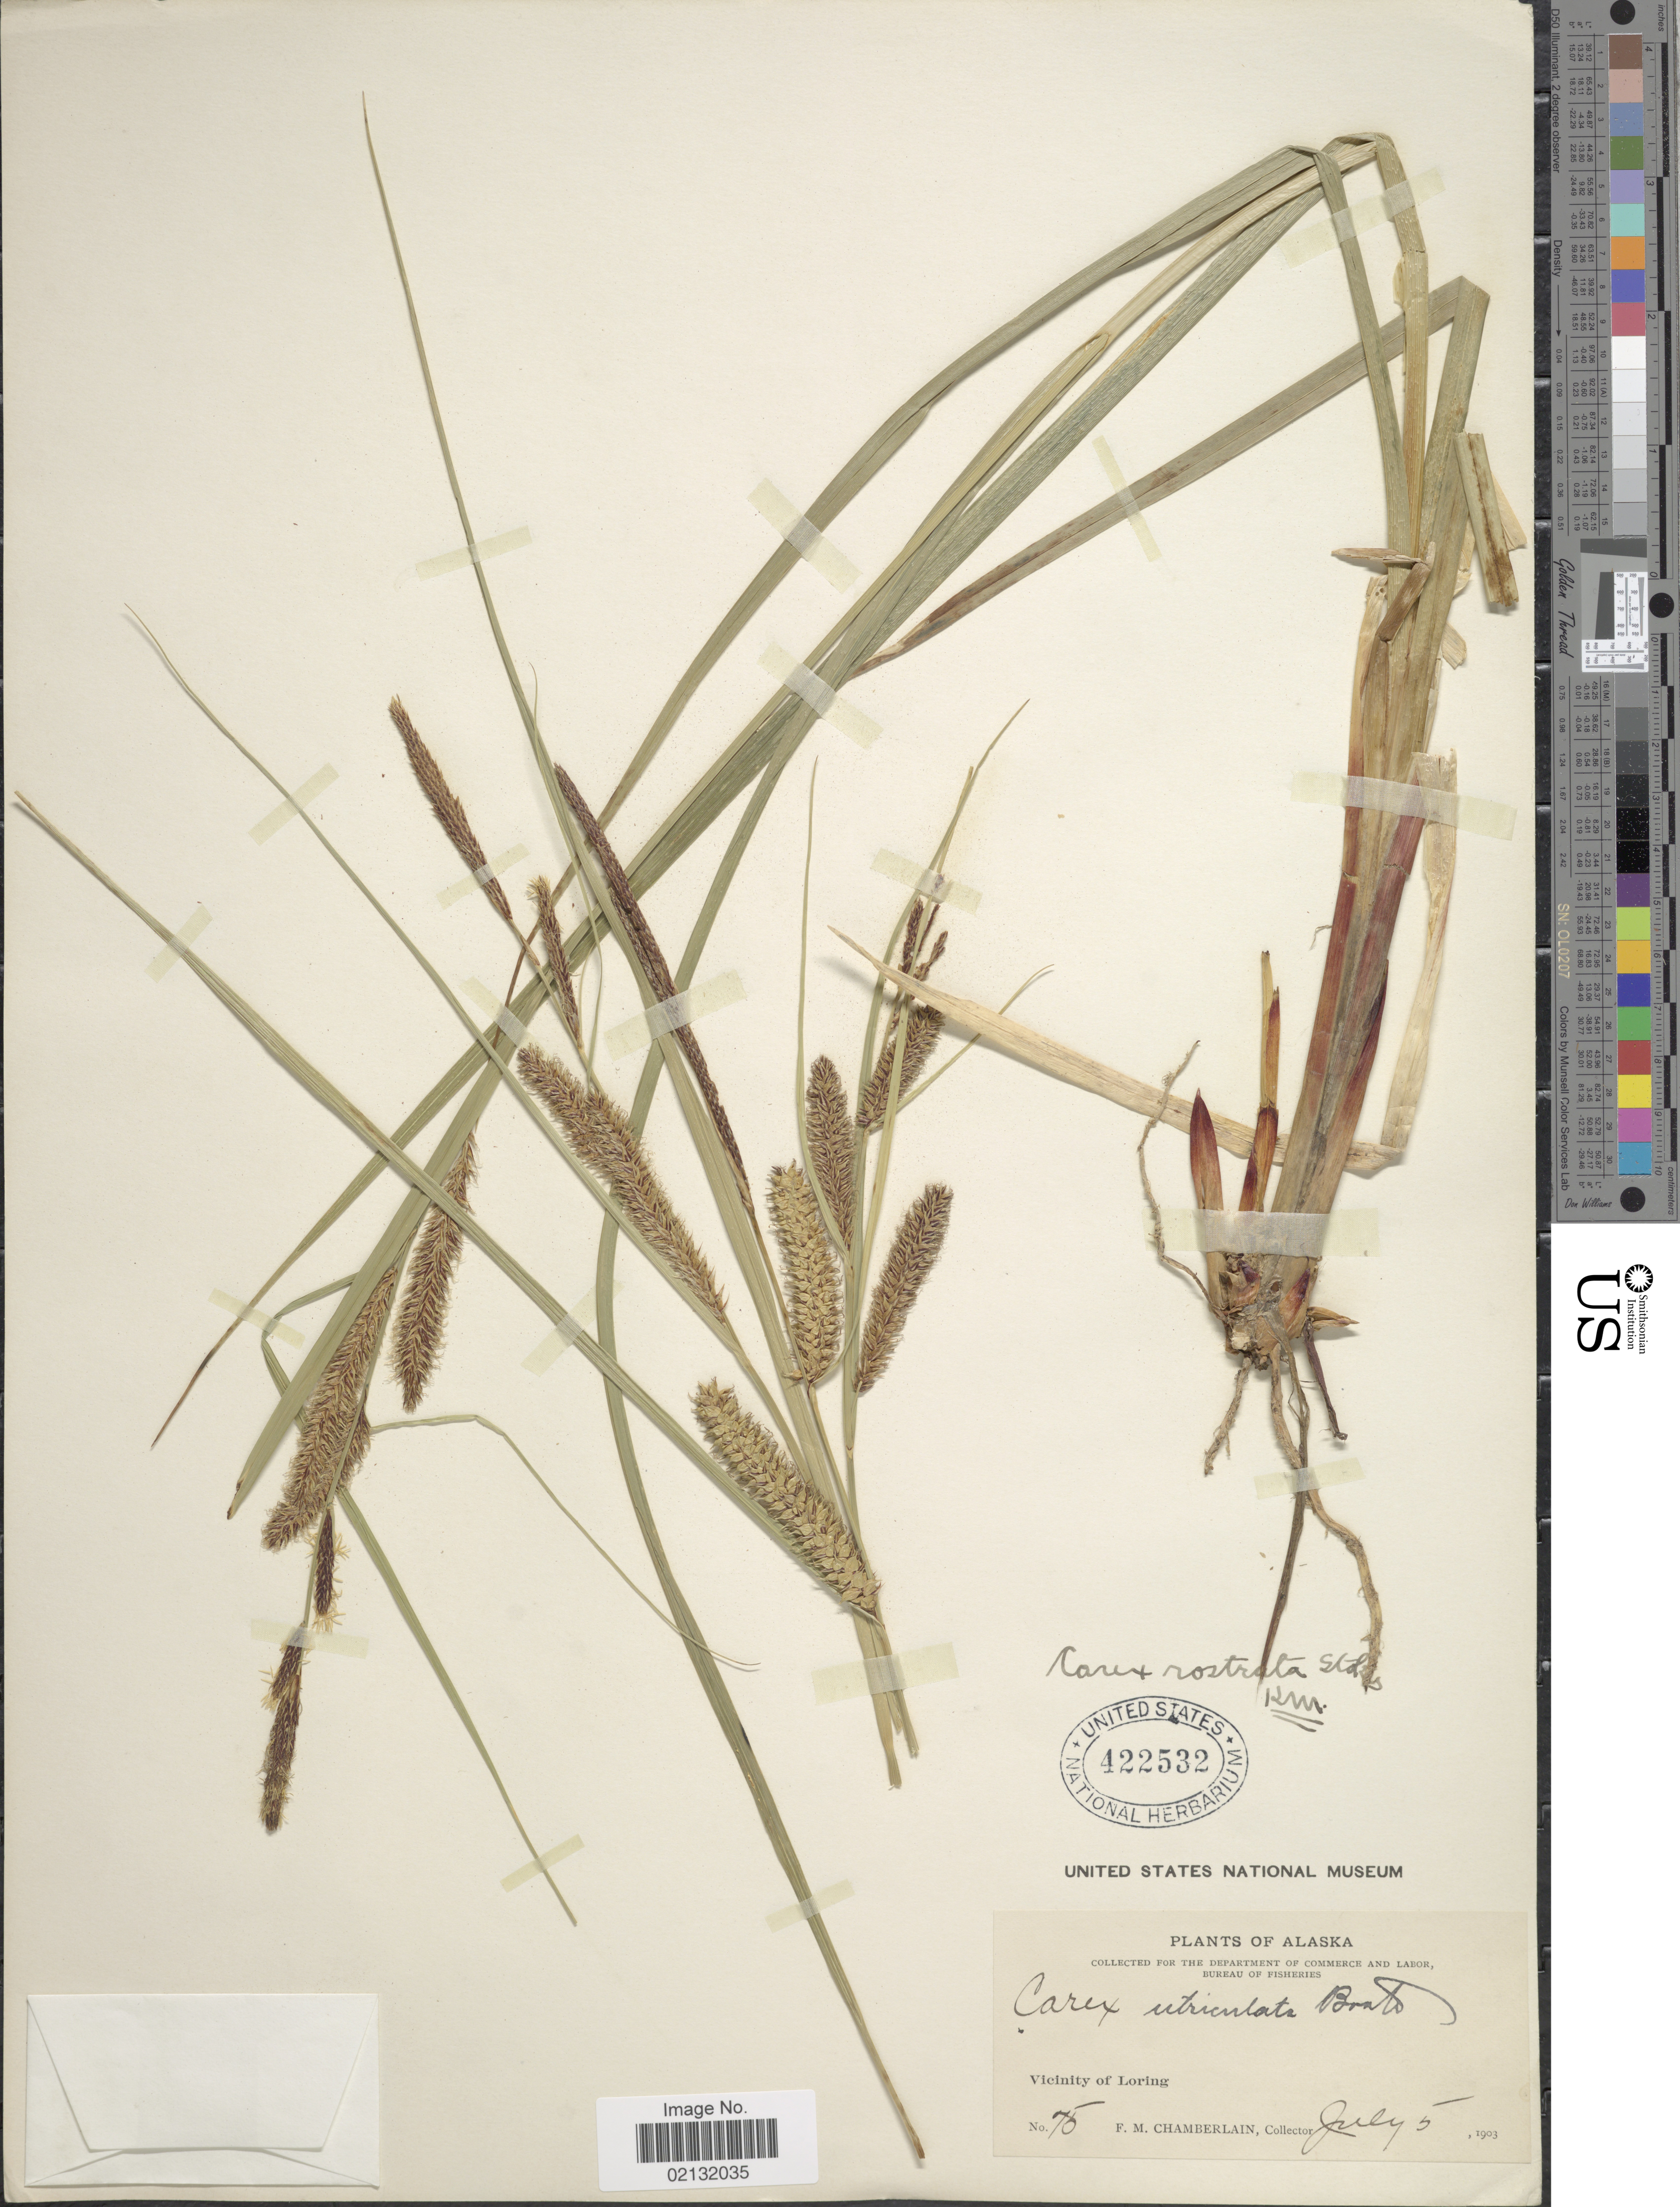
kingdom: Plantae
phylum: Tracheophyta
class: Liliopsida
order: Poales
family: Cyperaceae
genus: Carex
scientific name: Carex rostrata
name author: Stokes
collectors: F. Chamberlain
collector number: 75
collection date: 1903-07-05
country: United States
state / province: Alaska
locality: Vicinity of Loring.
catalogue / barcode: US 422532